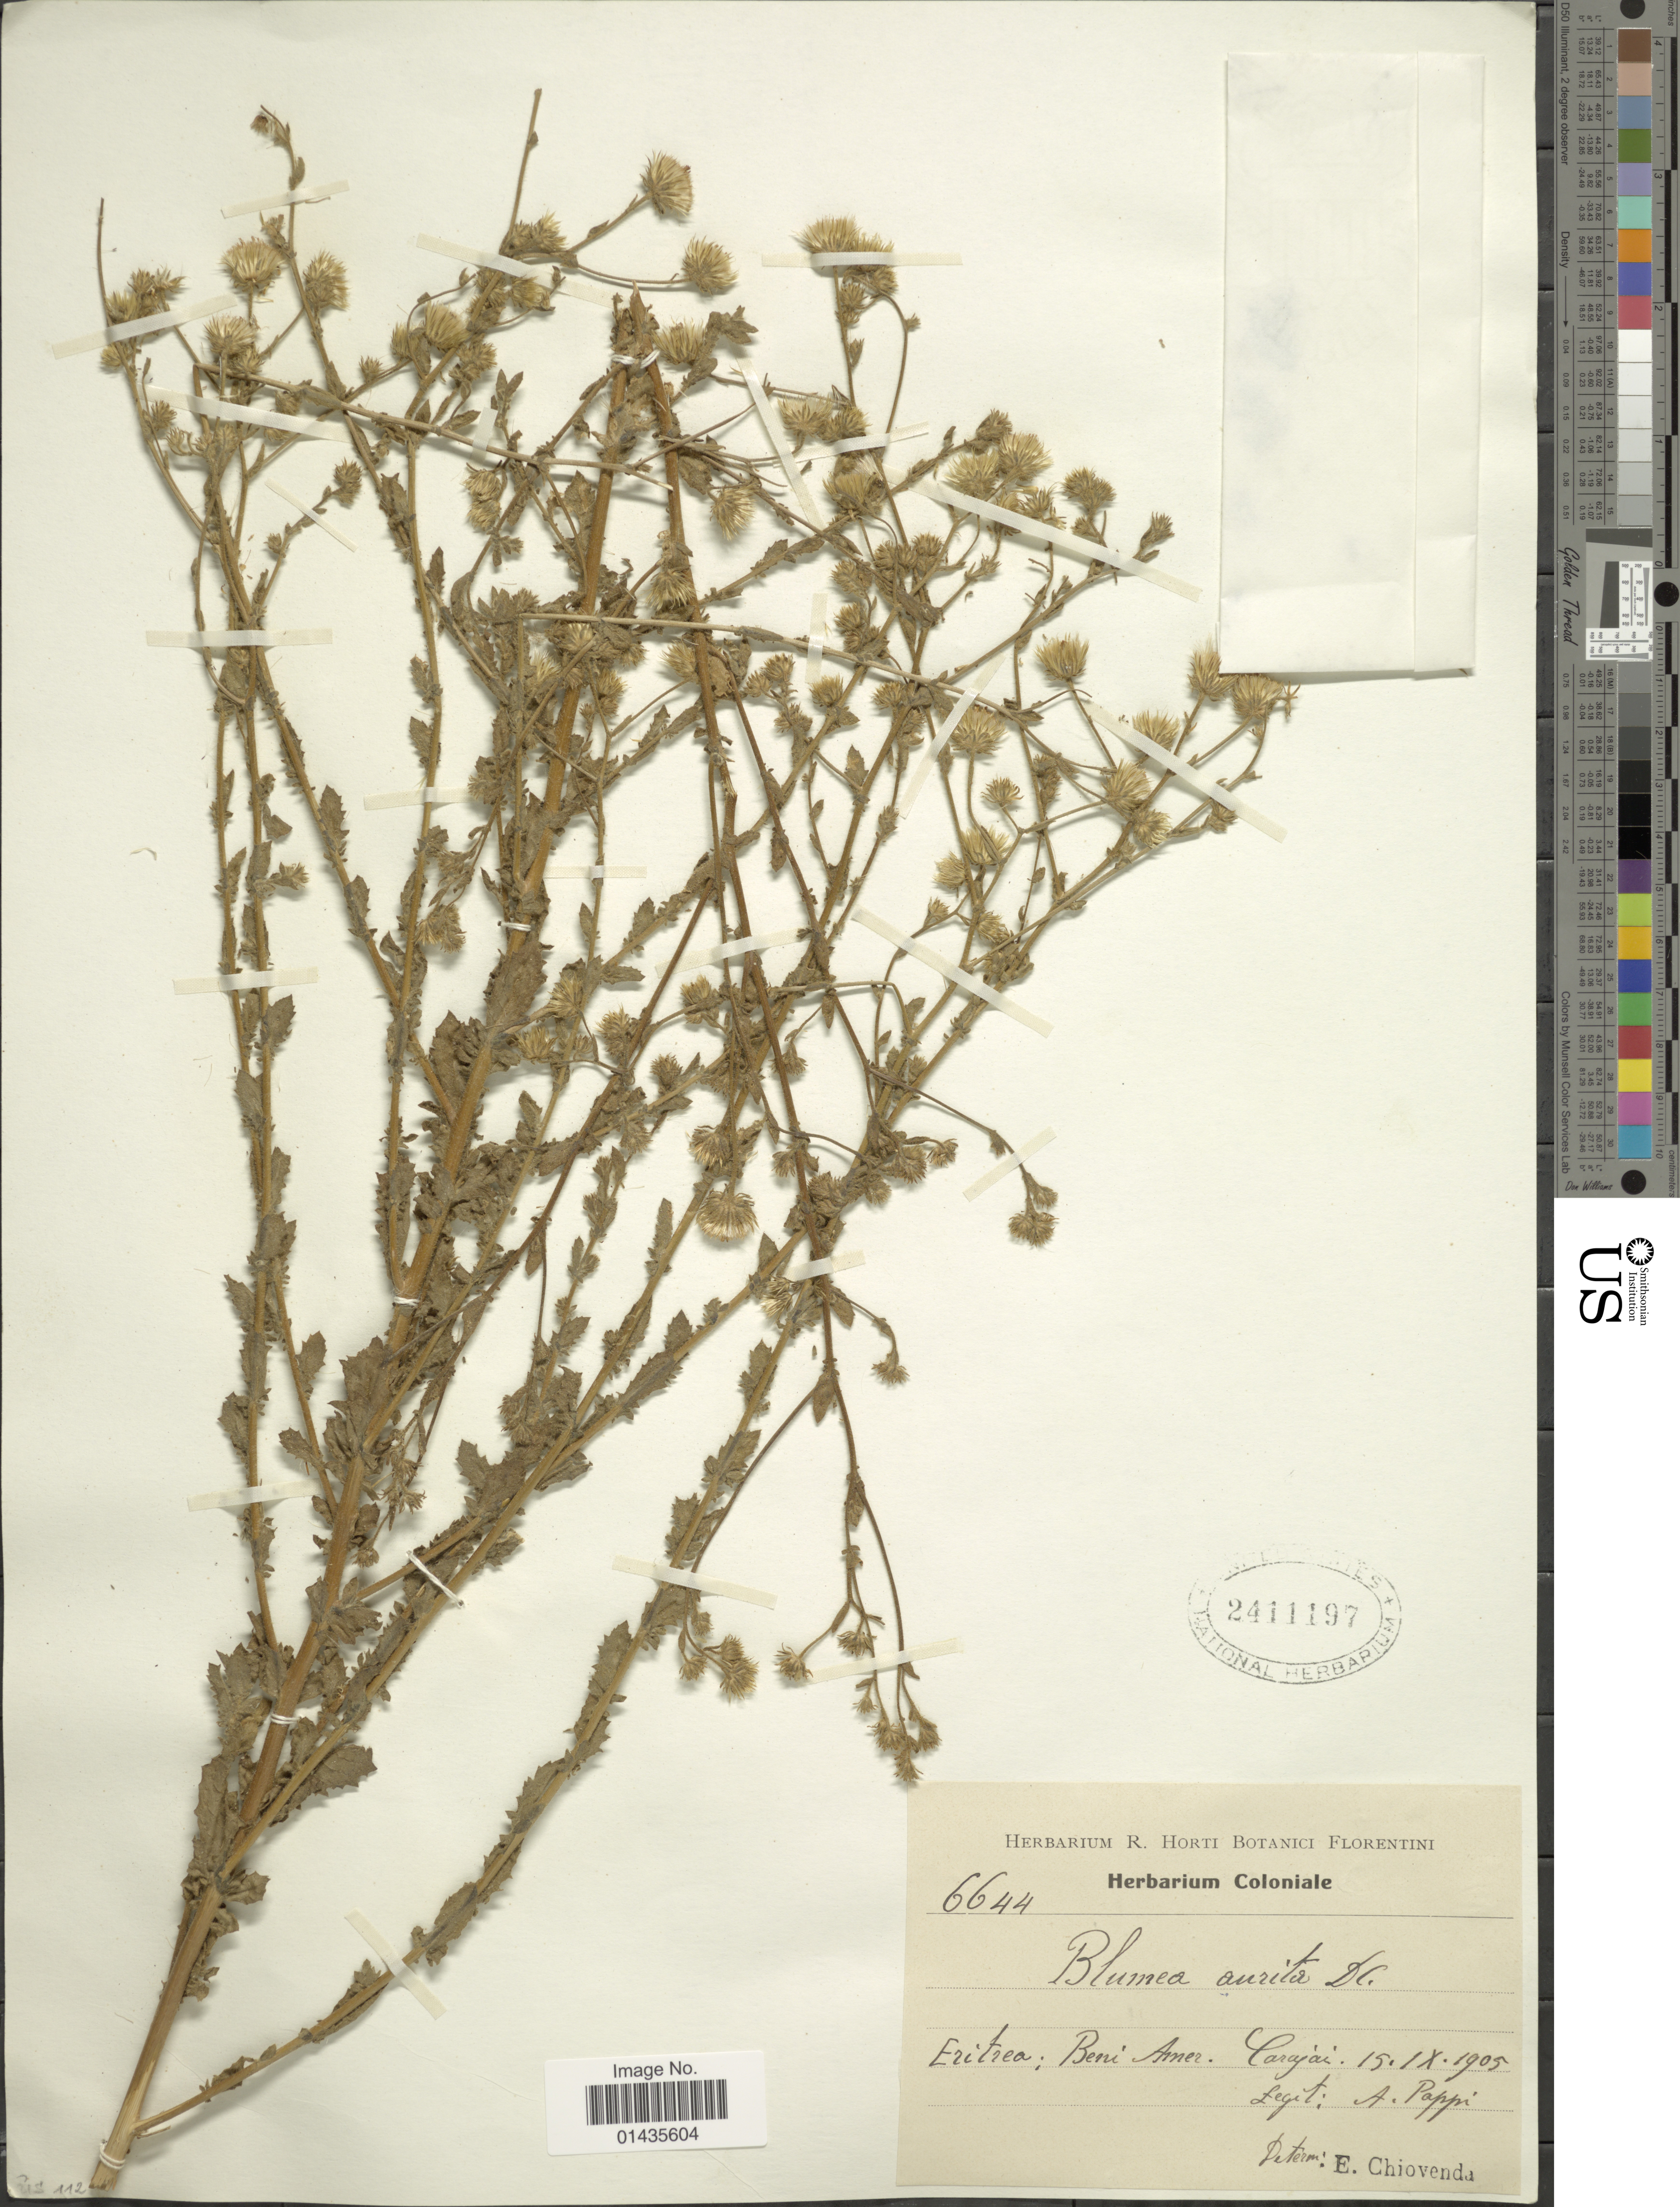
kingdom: Plantae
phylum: Tracheophyta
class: Magnoliopsida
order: Asterales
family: Asteraceae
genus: Blumea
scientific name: Blumea aurita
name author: (L. f.) DC.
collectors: A. Pappi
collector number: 6644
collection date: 1905-09-15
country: Eritrea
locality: Beni Amer, Carajai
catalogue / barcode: US 2411197